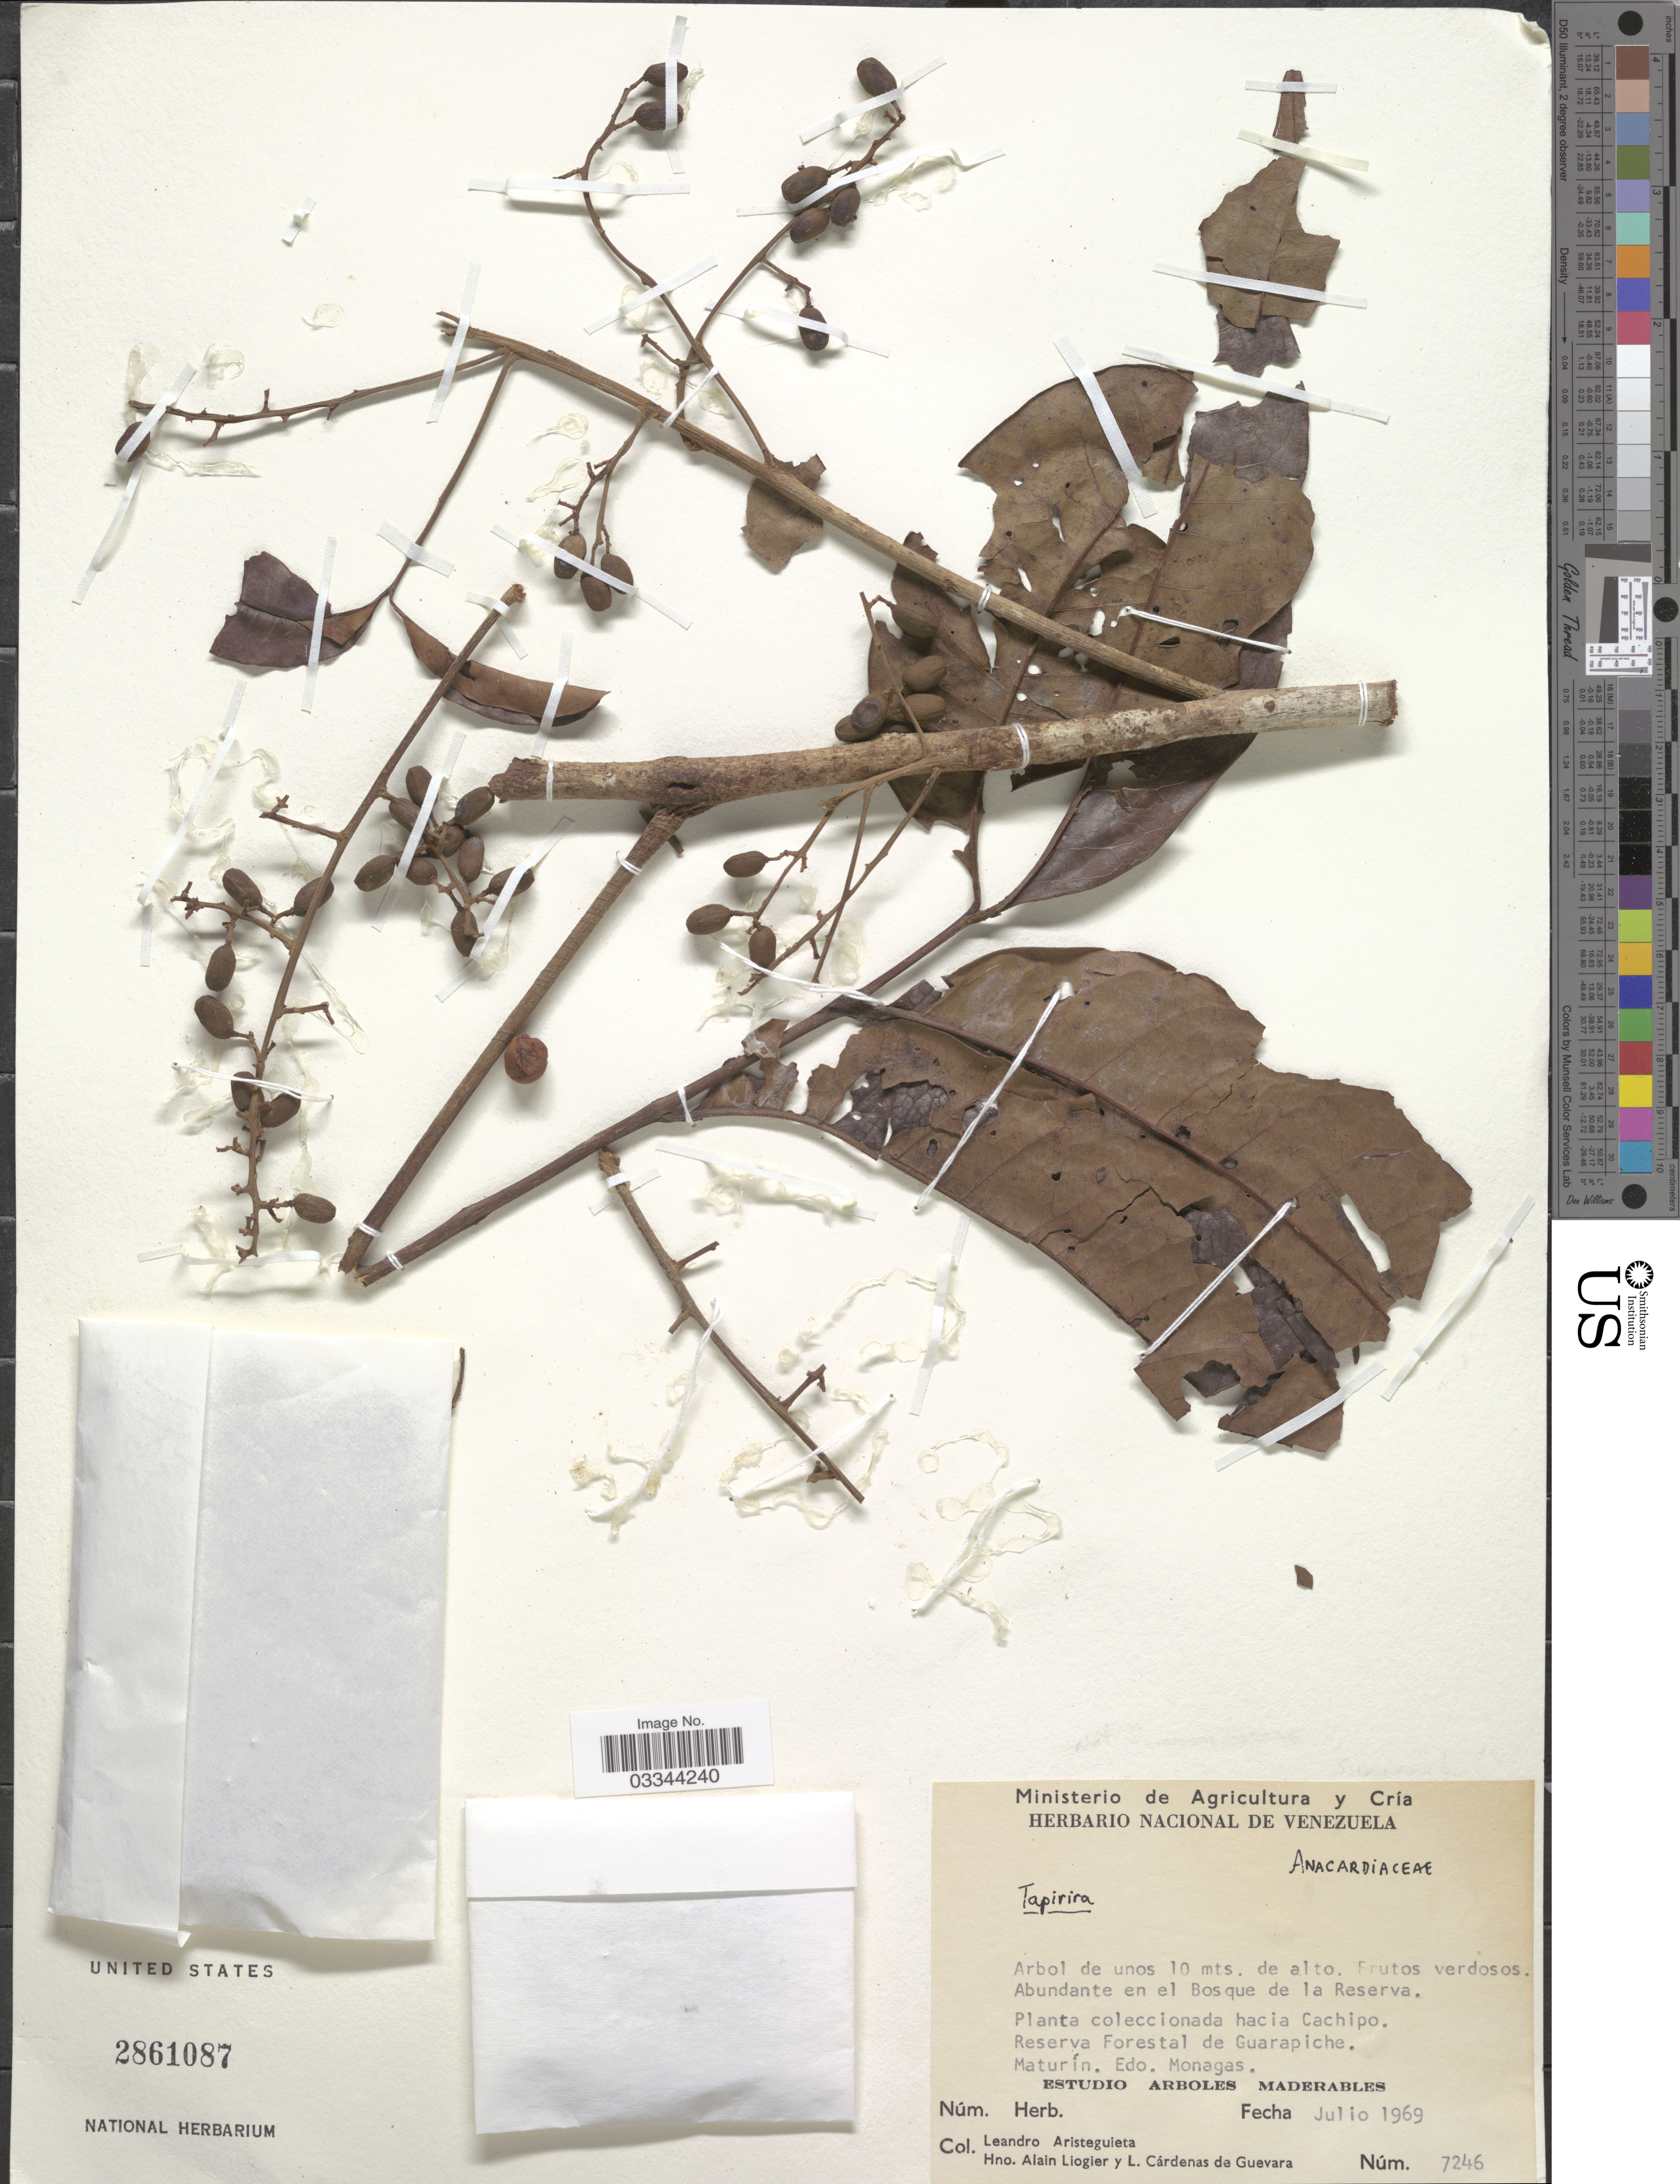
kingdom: Plantae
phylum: Tracheophyta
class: Magnoliopsida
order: Sapindales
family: Anacardiaceae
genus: Tapirira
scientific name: Tapirira sp.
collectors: L. Aristeguieta, A. H. Liogier & L. De Guevara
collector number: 7246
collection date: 1969-07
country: Venezuela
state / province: Monagas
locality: Hacia Cachipo. Reserva Forestal de Guarapiche. Maturín.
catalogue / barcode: US 2861087